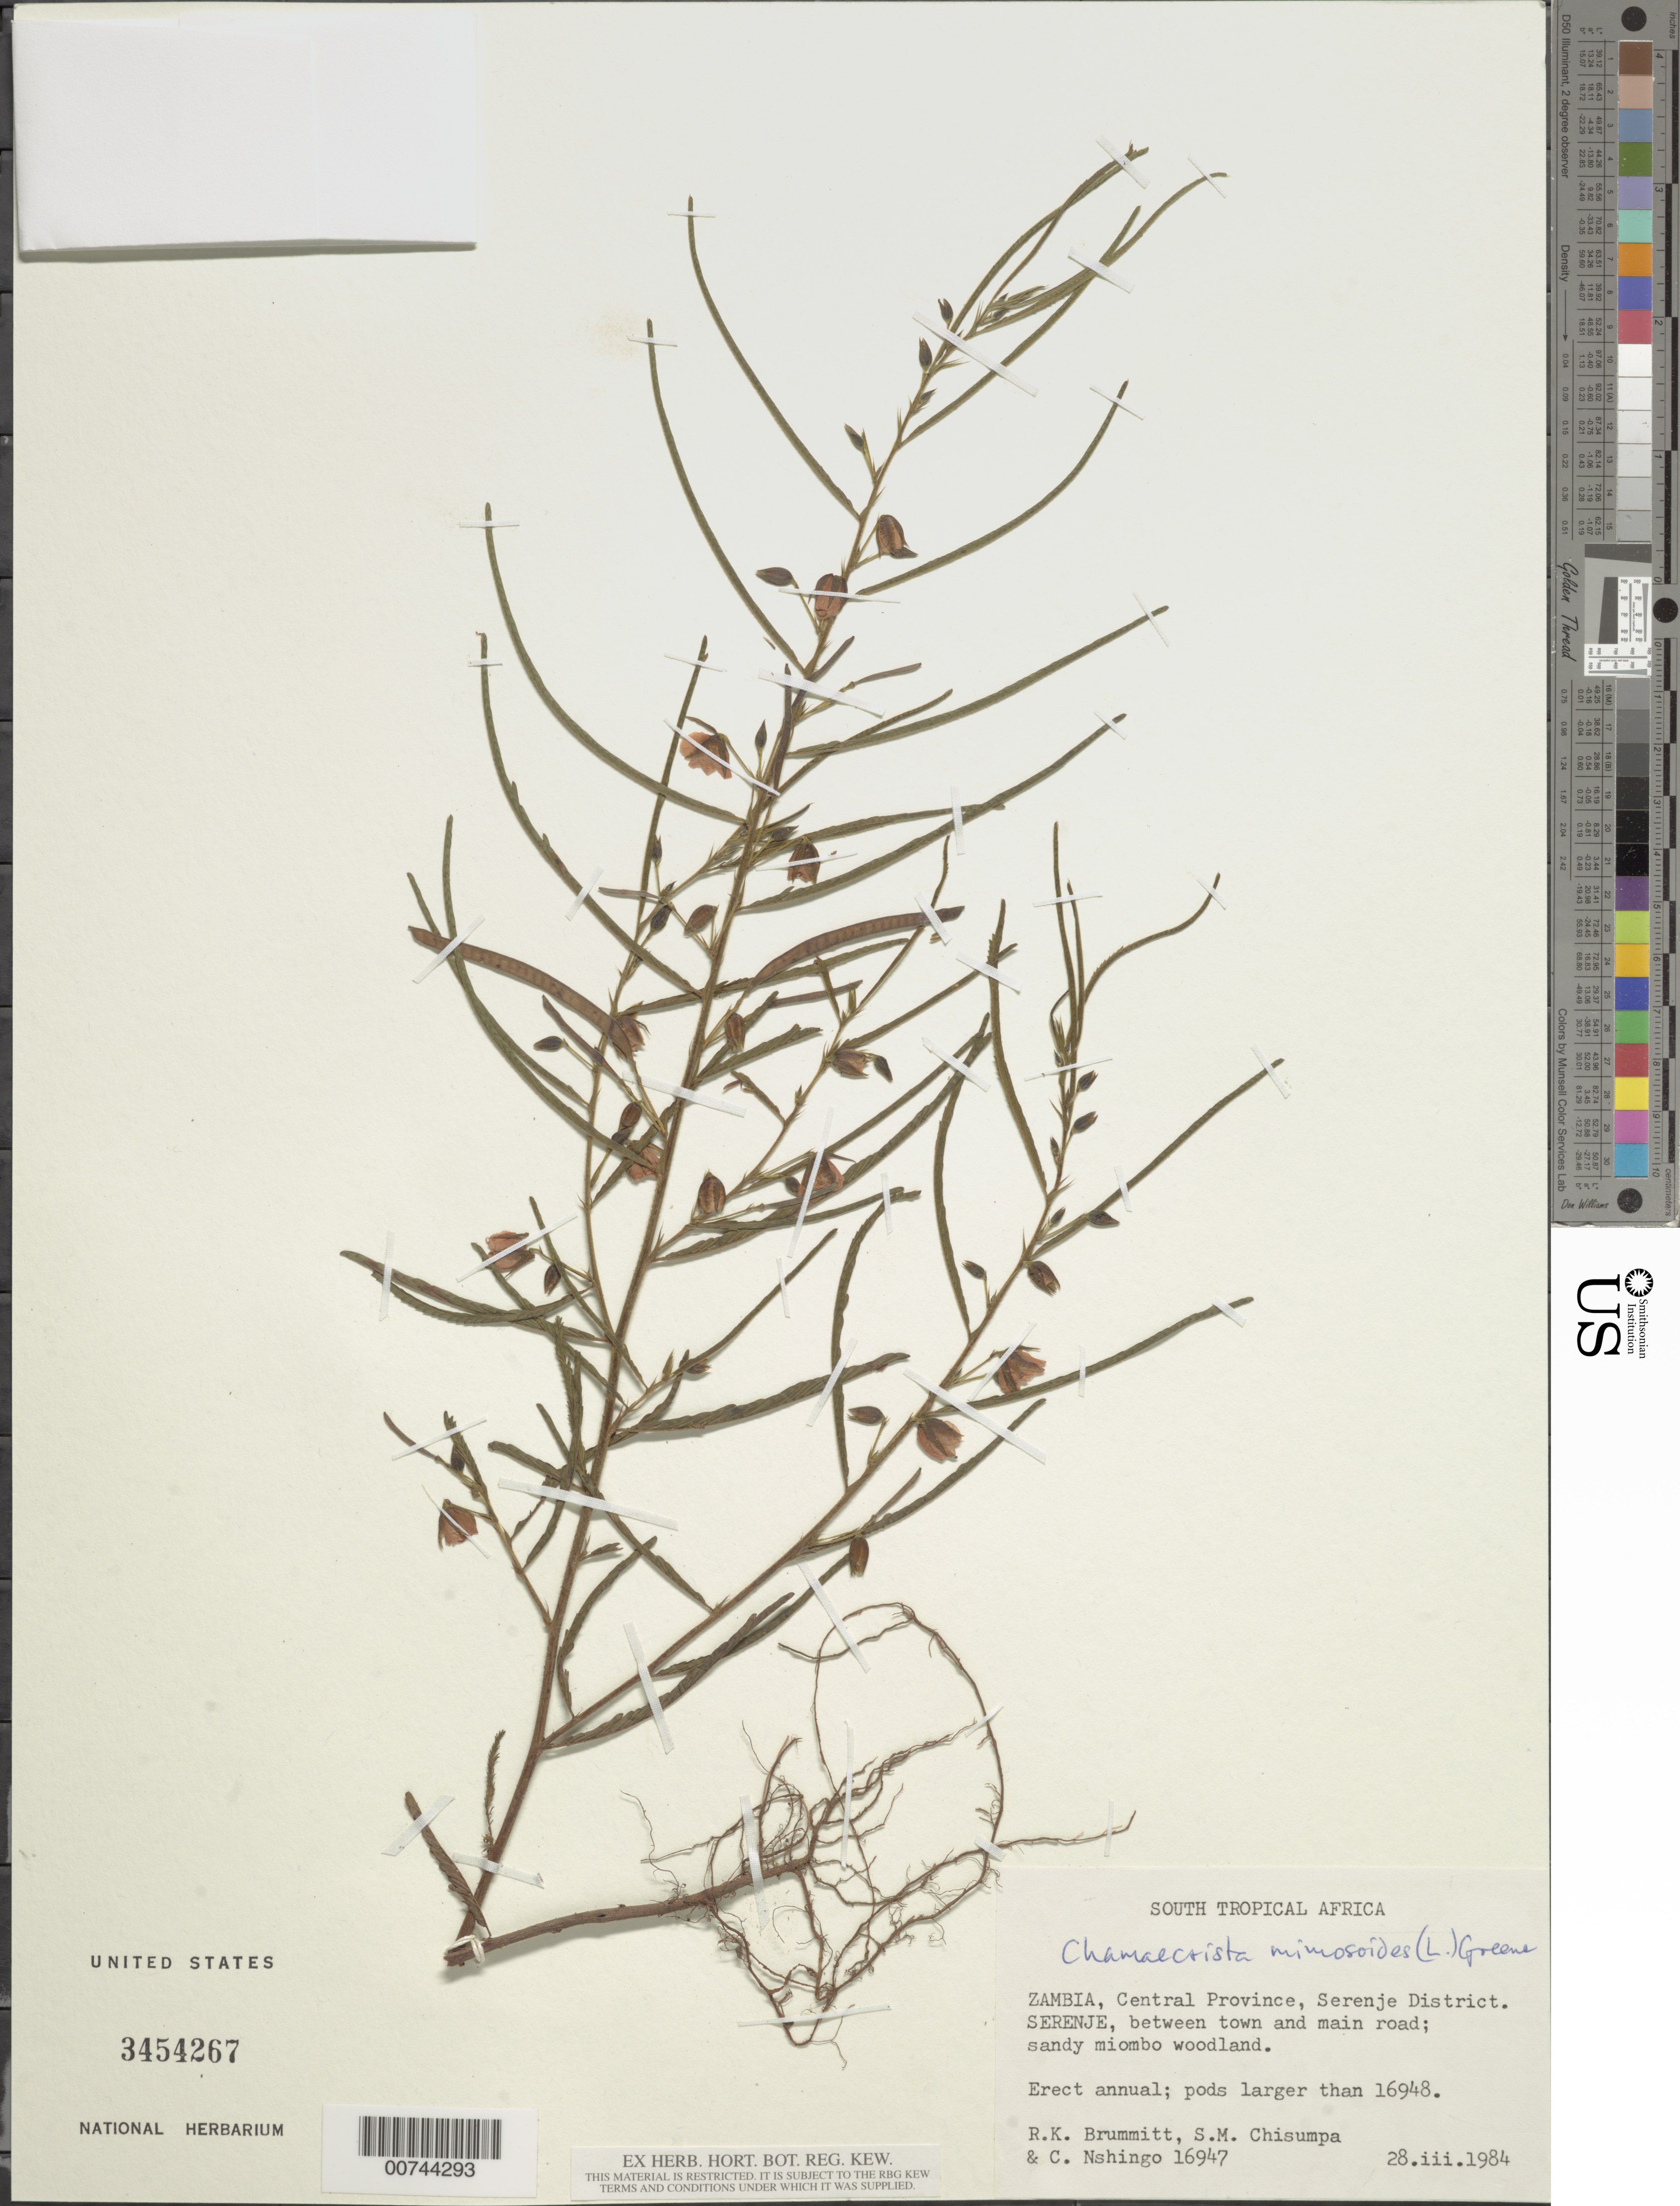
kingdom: Plantae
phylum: Tracheophyta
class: Magnoliopsida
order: Fabales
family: Fabaceae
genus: Chamaecrista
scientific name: Chamaecrista mimosoides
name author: (L.) Greene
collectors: R. K. Brummitt, S. Chisumpa & C. Nshingo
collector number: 16947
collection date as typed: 28 Mar 1984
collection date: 1984-03-28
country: Zambia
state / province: Central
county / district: Serenje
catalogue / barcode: US 3454267